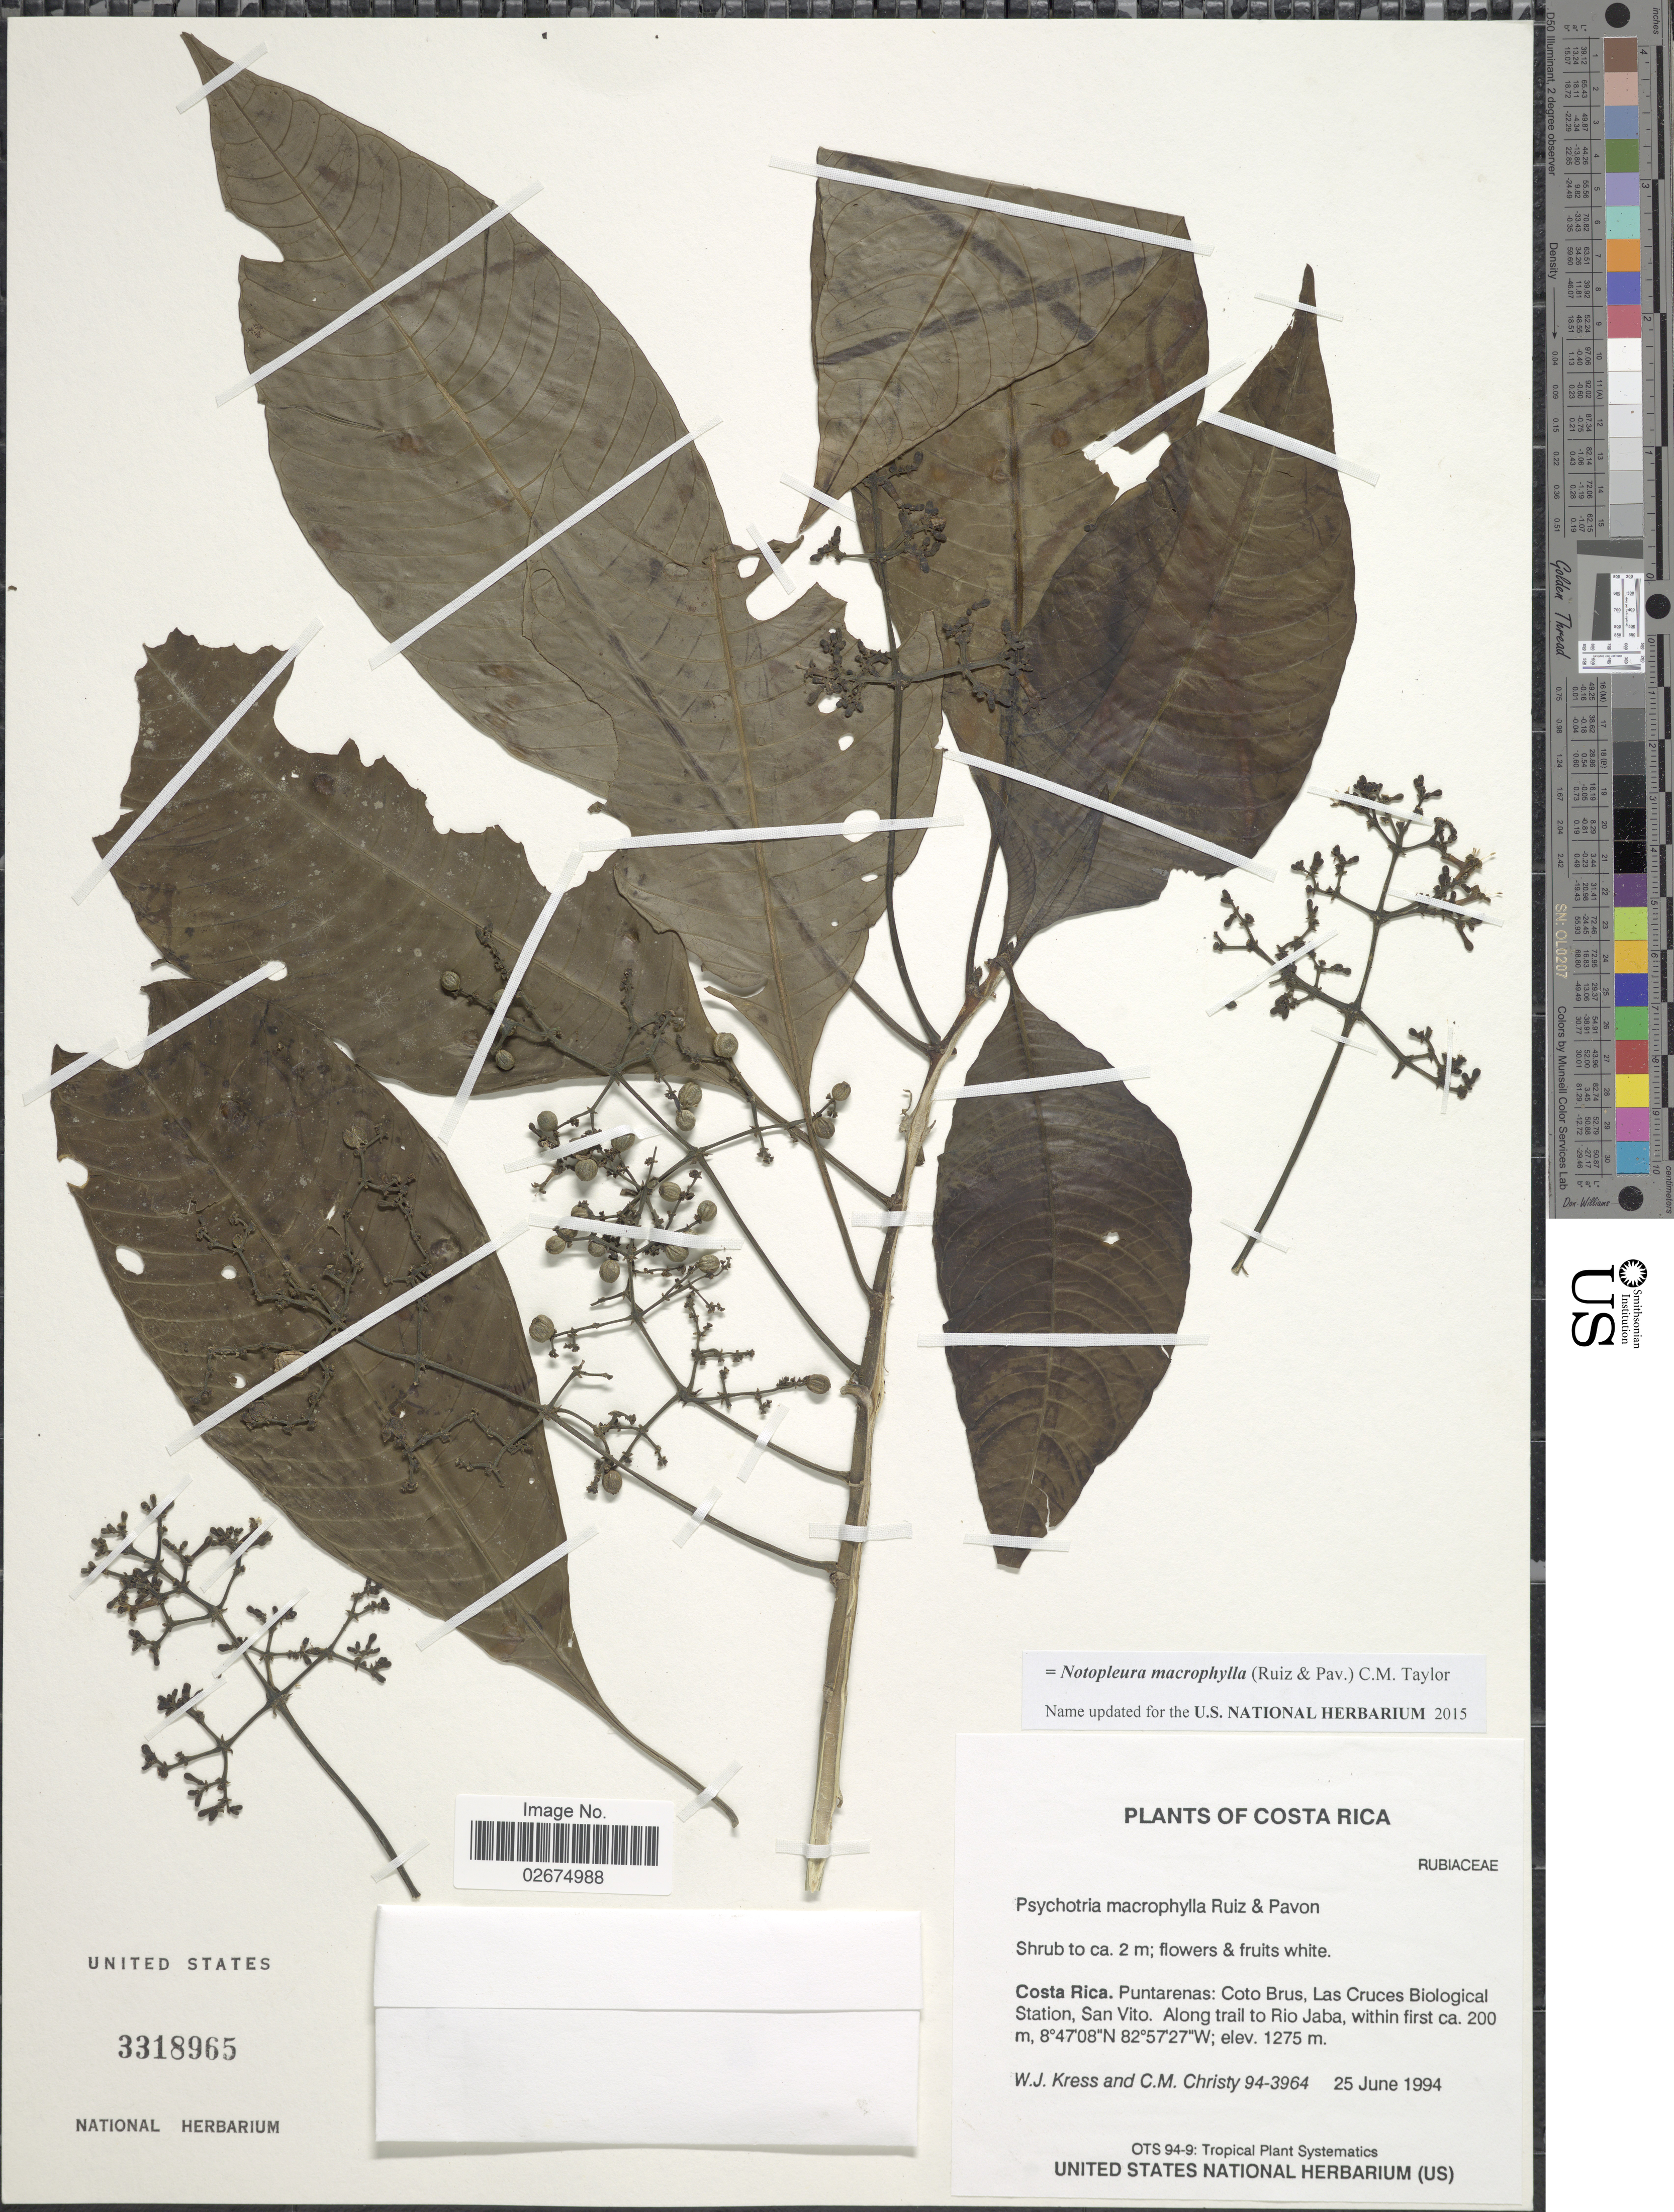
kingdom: Plantae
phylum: Tracheophyta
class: Magnoliopsida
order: Gentianales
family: Rubiaceae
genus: Notopleura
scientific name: Notopleura macrophylla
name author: (Ruiz & Pav.) C.M. Taylor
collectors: W. J. Kress & C. M. Christy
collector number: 94-3964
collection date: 1994-06-25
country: Costa Rica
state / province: Puntarenas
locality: Coto Brus, Las Cruces Biological Station, San Vito. Along trail to Rio Jaba, within first ca. 200 m.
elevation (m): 1275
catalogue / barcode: US 3318965